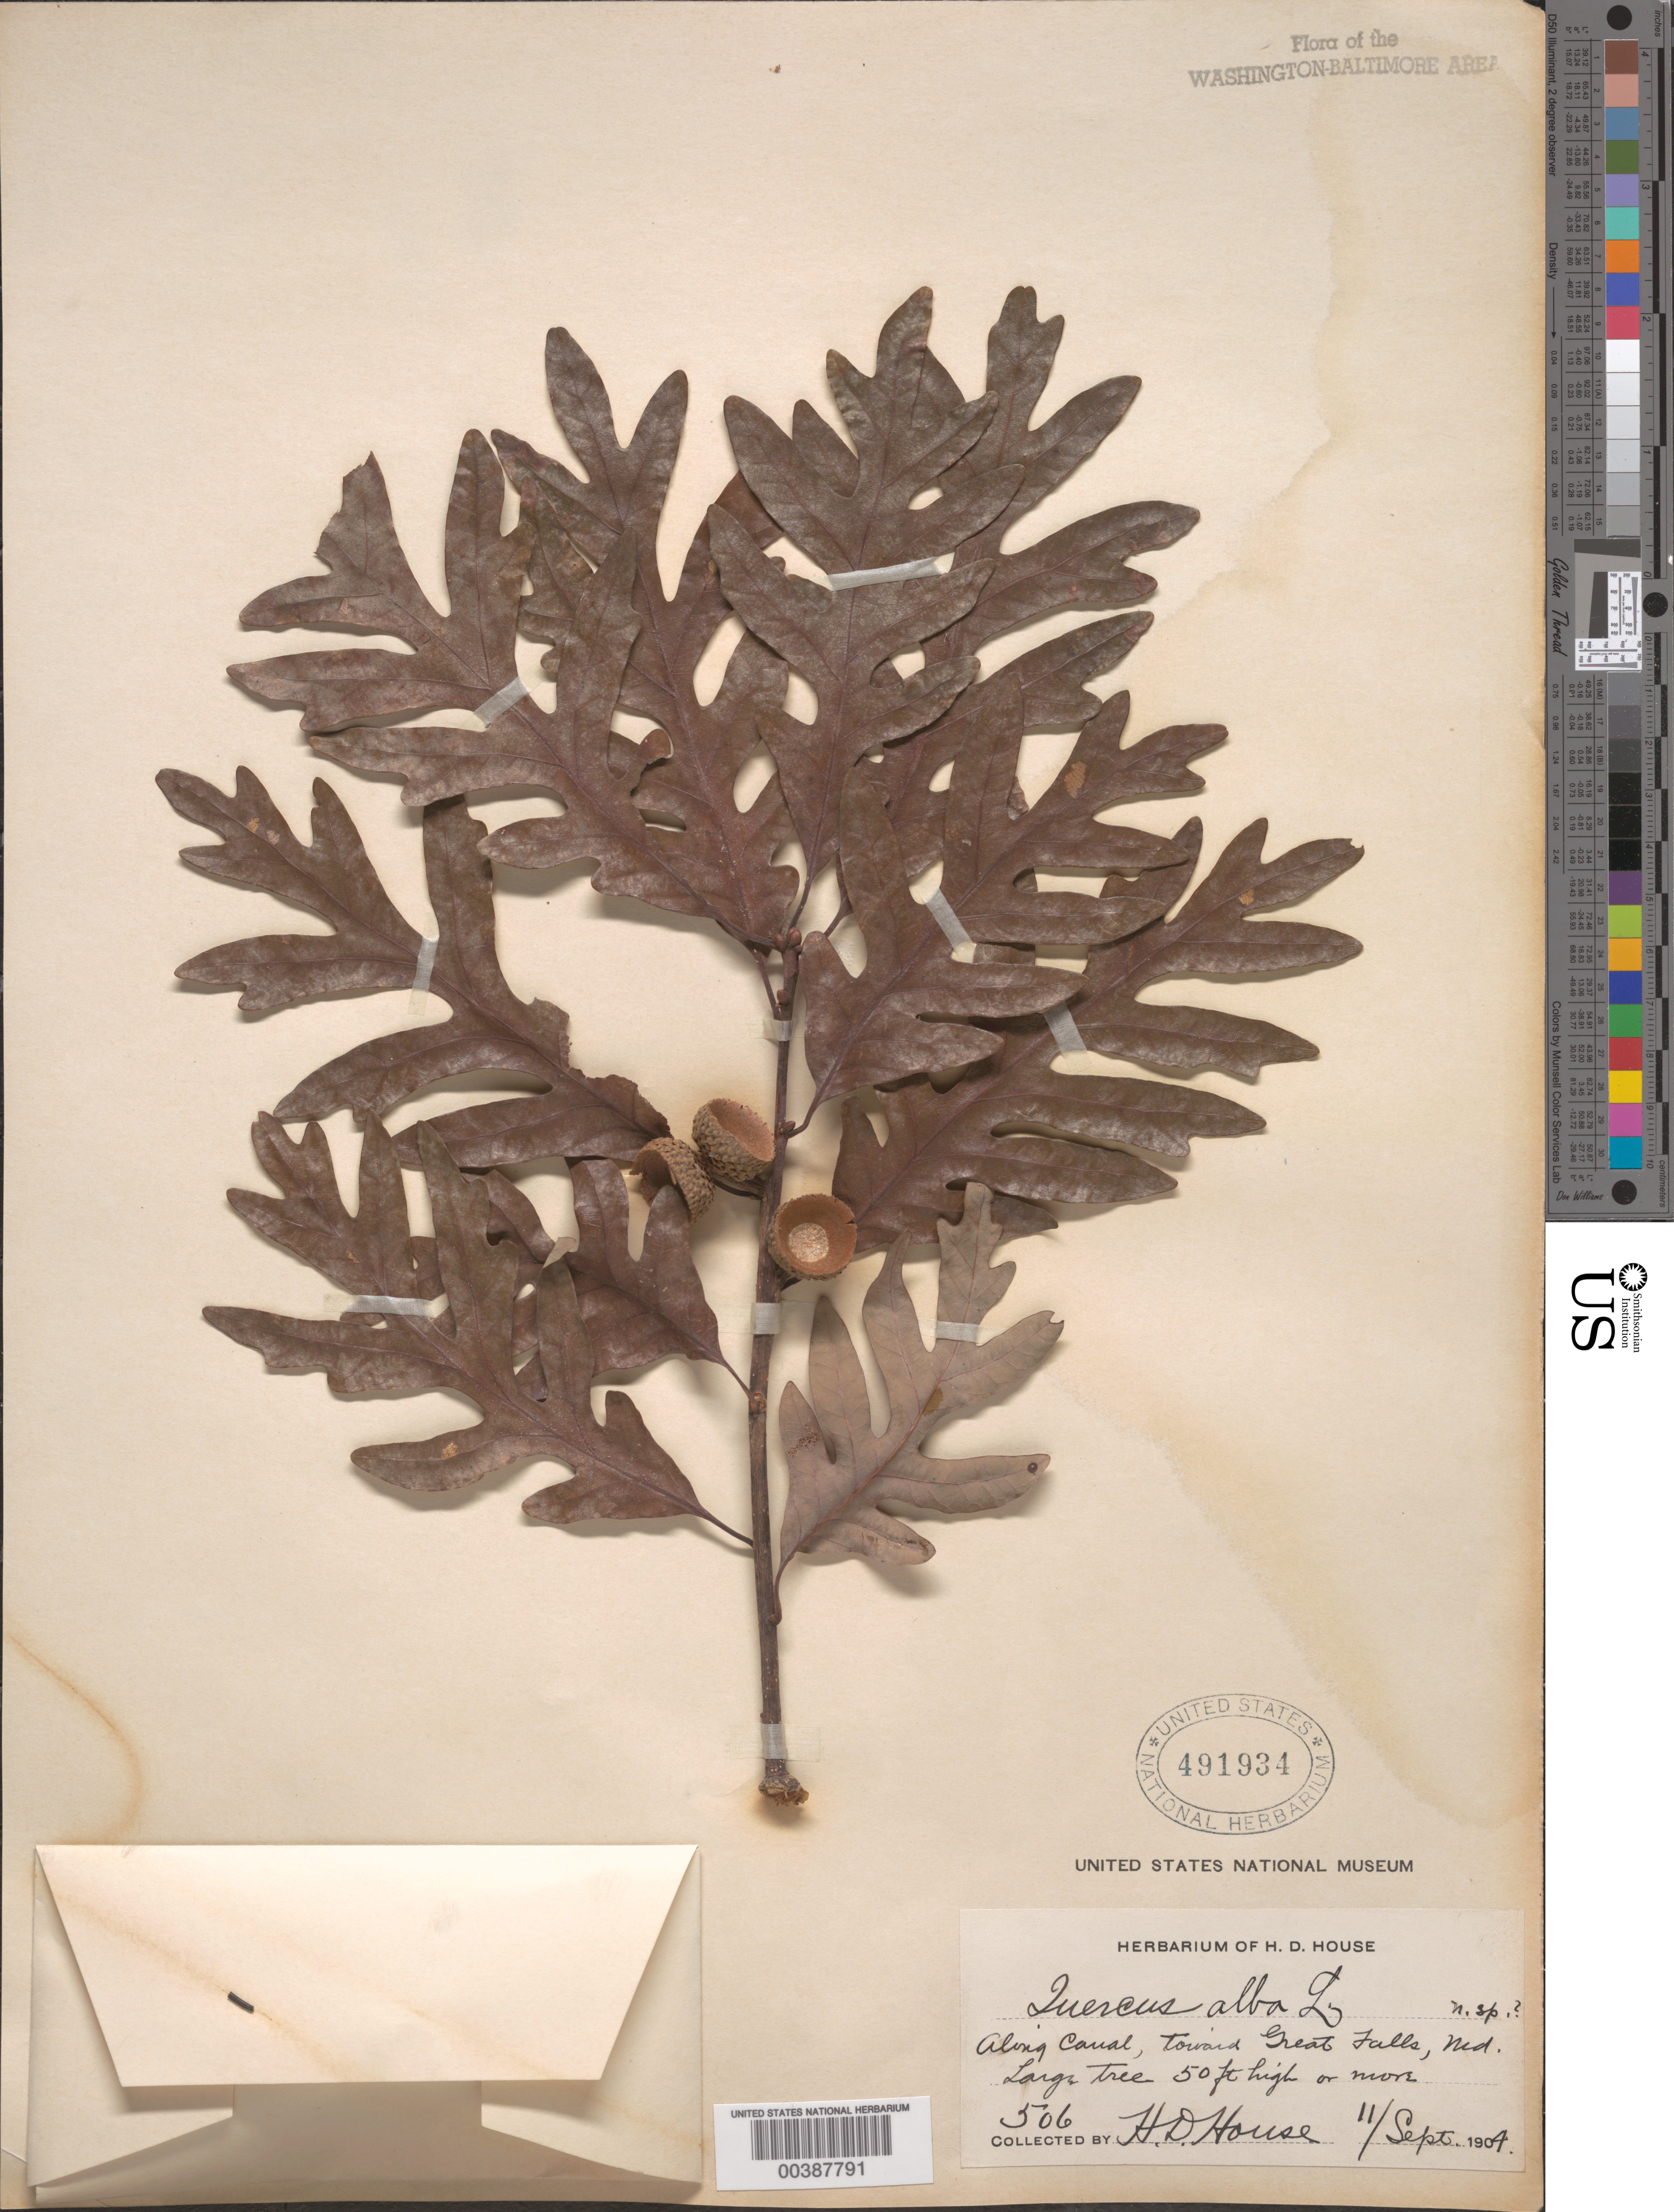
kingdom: Plantae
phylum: Tracheophyta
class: Magnoliopsida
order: Fagales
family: Fagaceae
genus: Quercus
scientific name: Quercus alba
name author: L.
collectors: H. D. House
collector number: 506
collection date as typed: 11 Sep 1904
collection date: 1904-09-11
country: United States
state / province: Maryland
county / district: Montgomery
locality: C. & O. Canal toward Great Falls C. and O. Canal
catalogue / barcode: US 491934